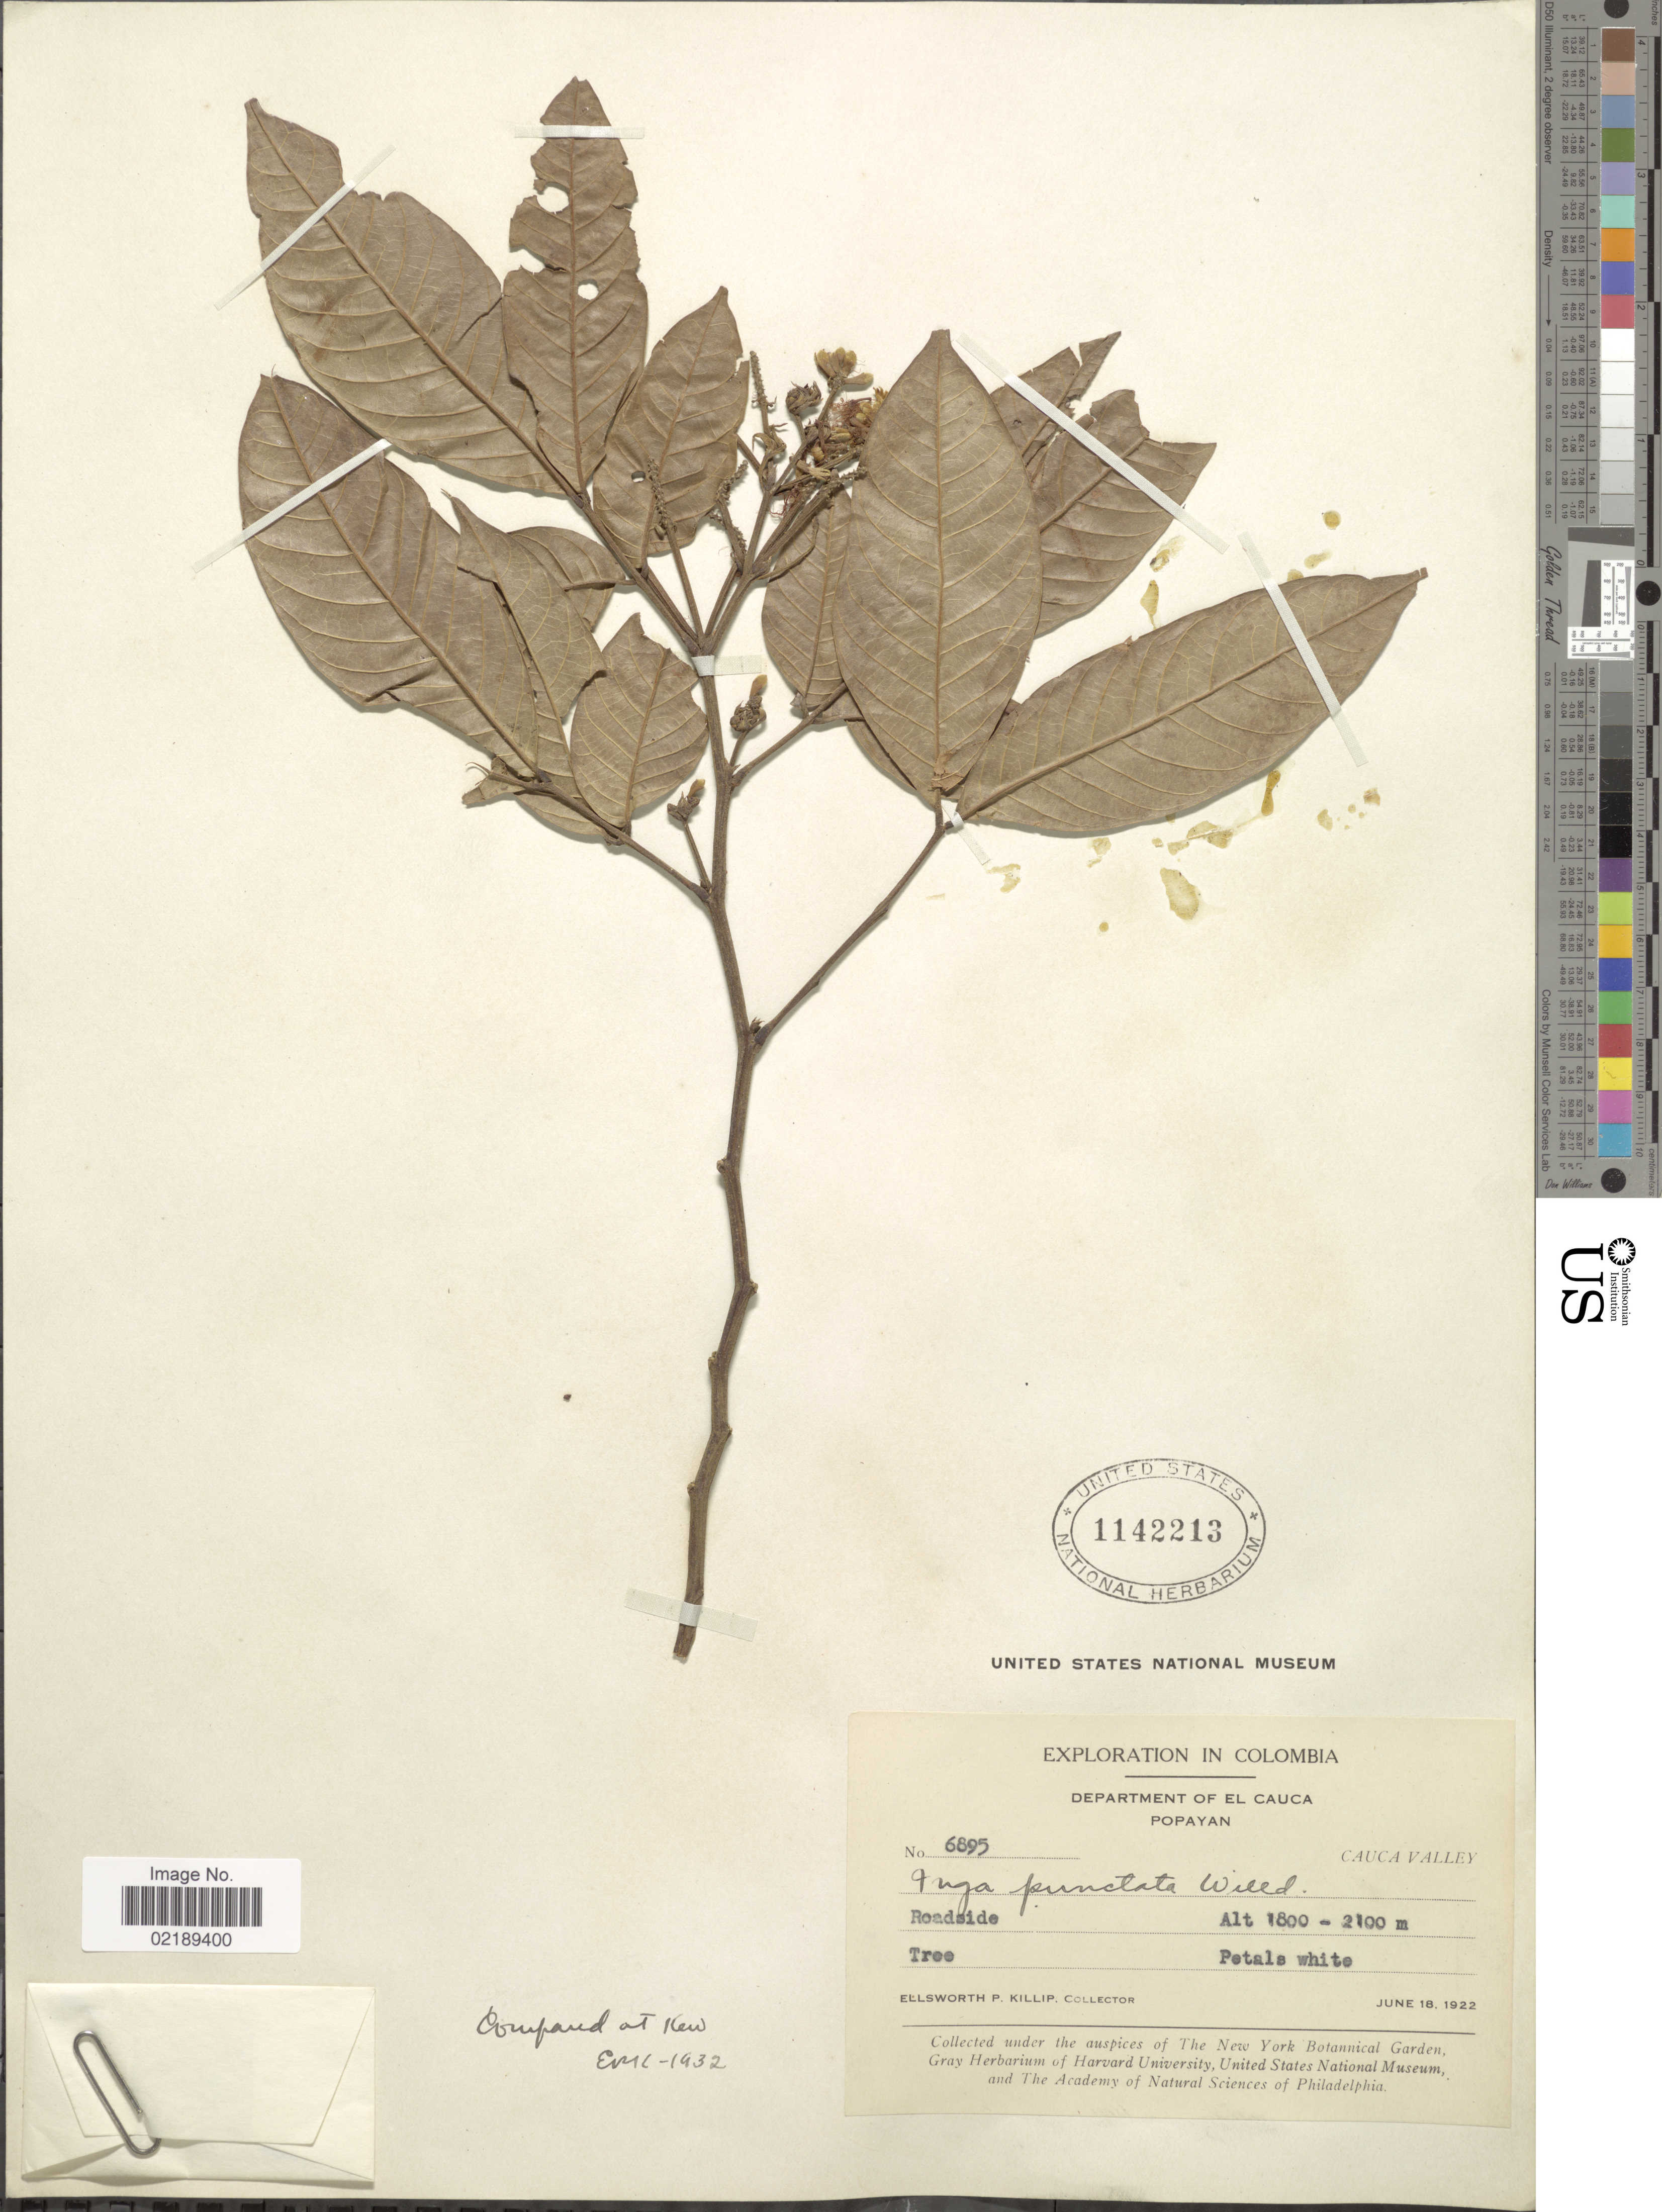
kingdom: Plantae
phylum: Tracheophyta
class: Magnoliopsida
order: Fabales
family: Fabaceae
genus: Inga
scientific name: Inga punctata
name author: Willd.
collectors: E. P. Killip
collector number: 6895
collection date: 1922-06-18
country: Colombia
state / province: Cauca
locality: Cauca Valley, Popayan, roadside.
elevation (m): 1800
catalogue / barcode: US 1142213